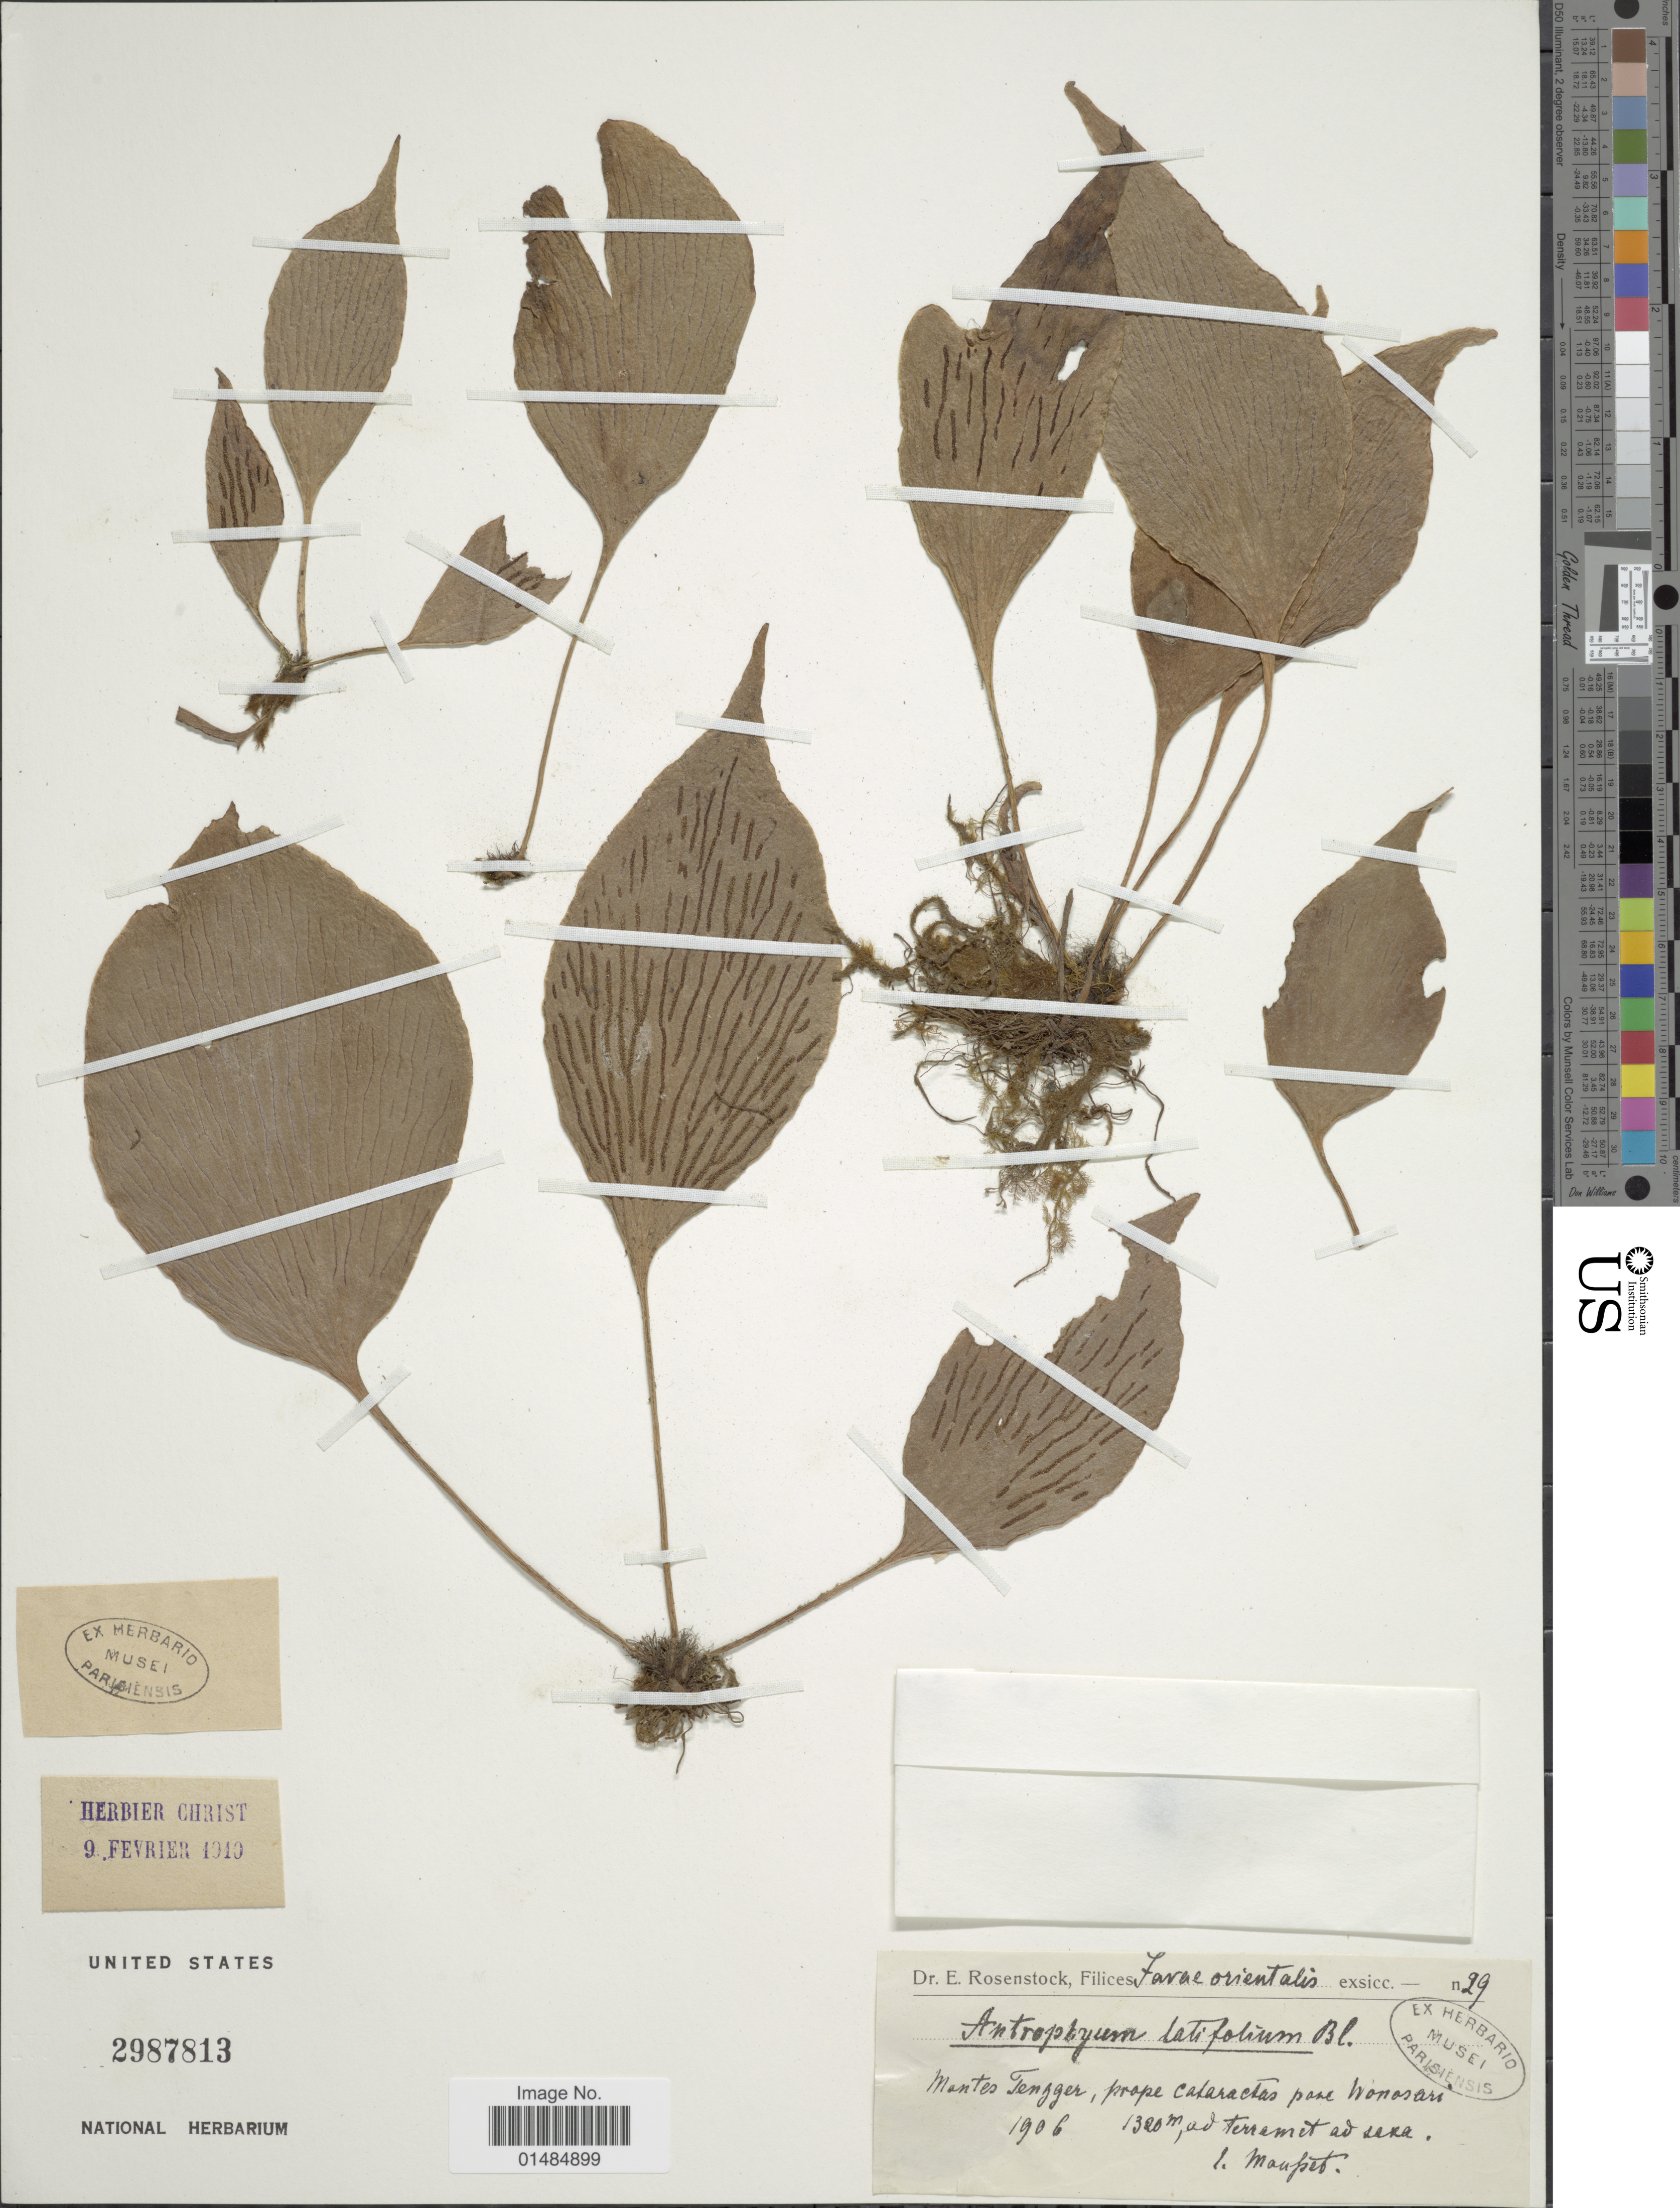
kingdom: Plantae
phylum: Tracheophyta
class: Polypodiopsida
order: Polypodiales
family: Pteridaceae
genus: Antrophyum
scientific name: Antrophyum latifolium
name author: Blume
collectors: Mousset, --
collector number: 29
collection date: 1906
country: Indonesia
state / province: Java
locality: Montes Tengger, prope cataractas pone Wonosari, ad terram et ad sexa.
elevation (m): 1320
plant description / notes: Corrected "prope Cataractas pane Wonosari, ad Terremet ad sera" to "prope cataractas pone Wonosari, ad terram et ad sexa".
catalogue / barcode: US 2987813